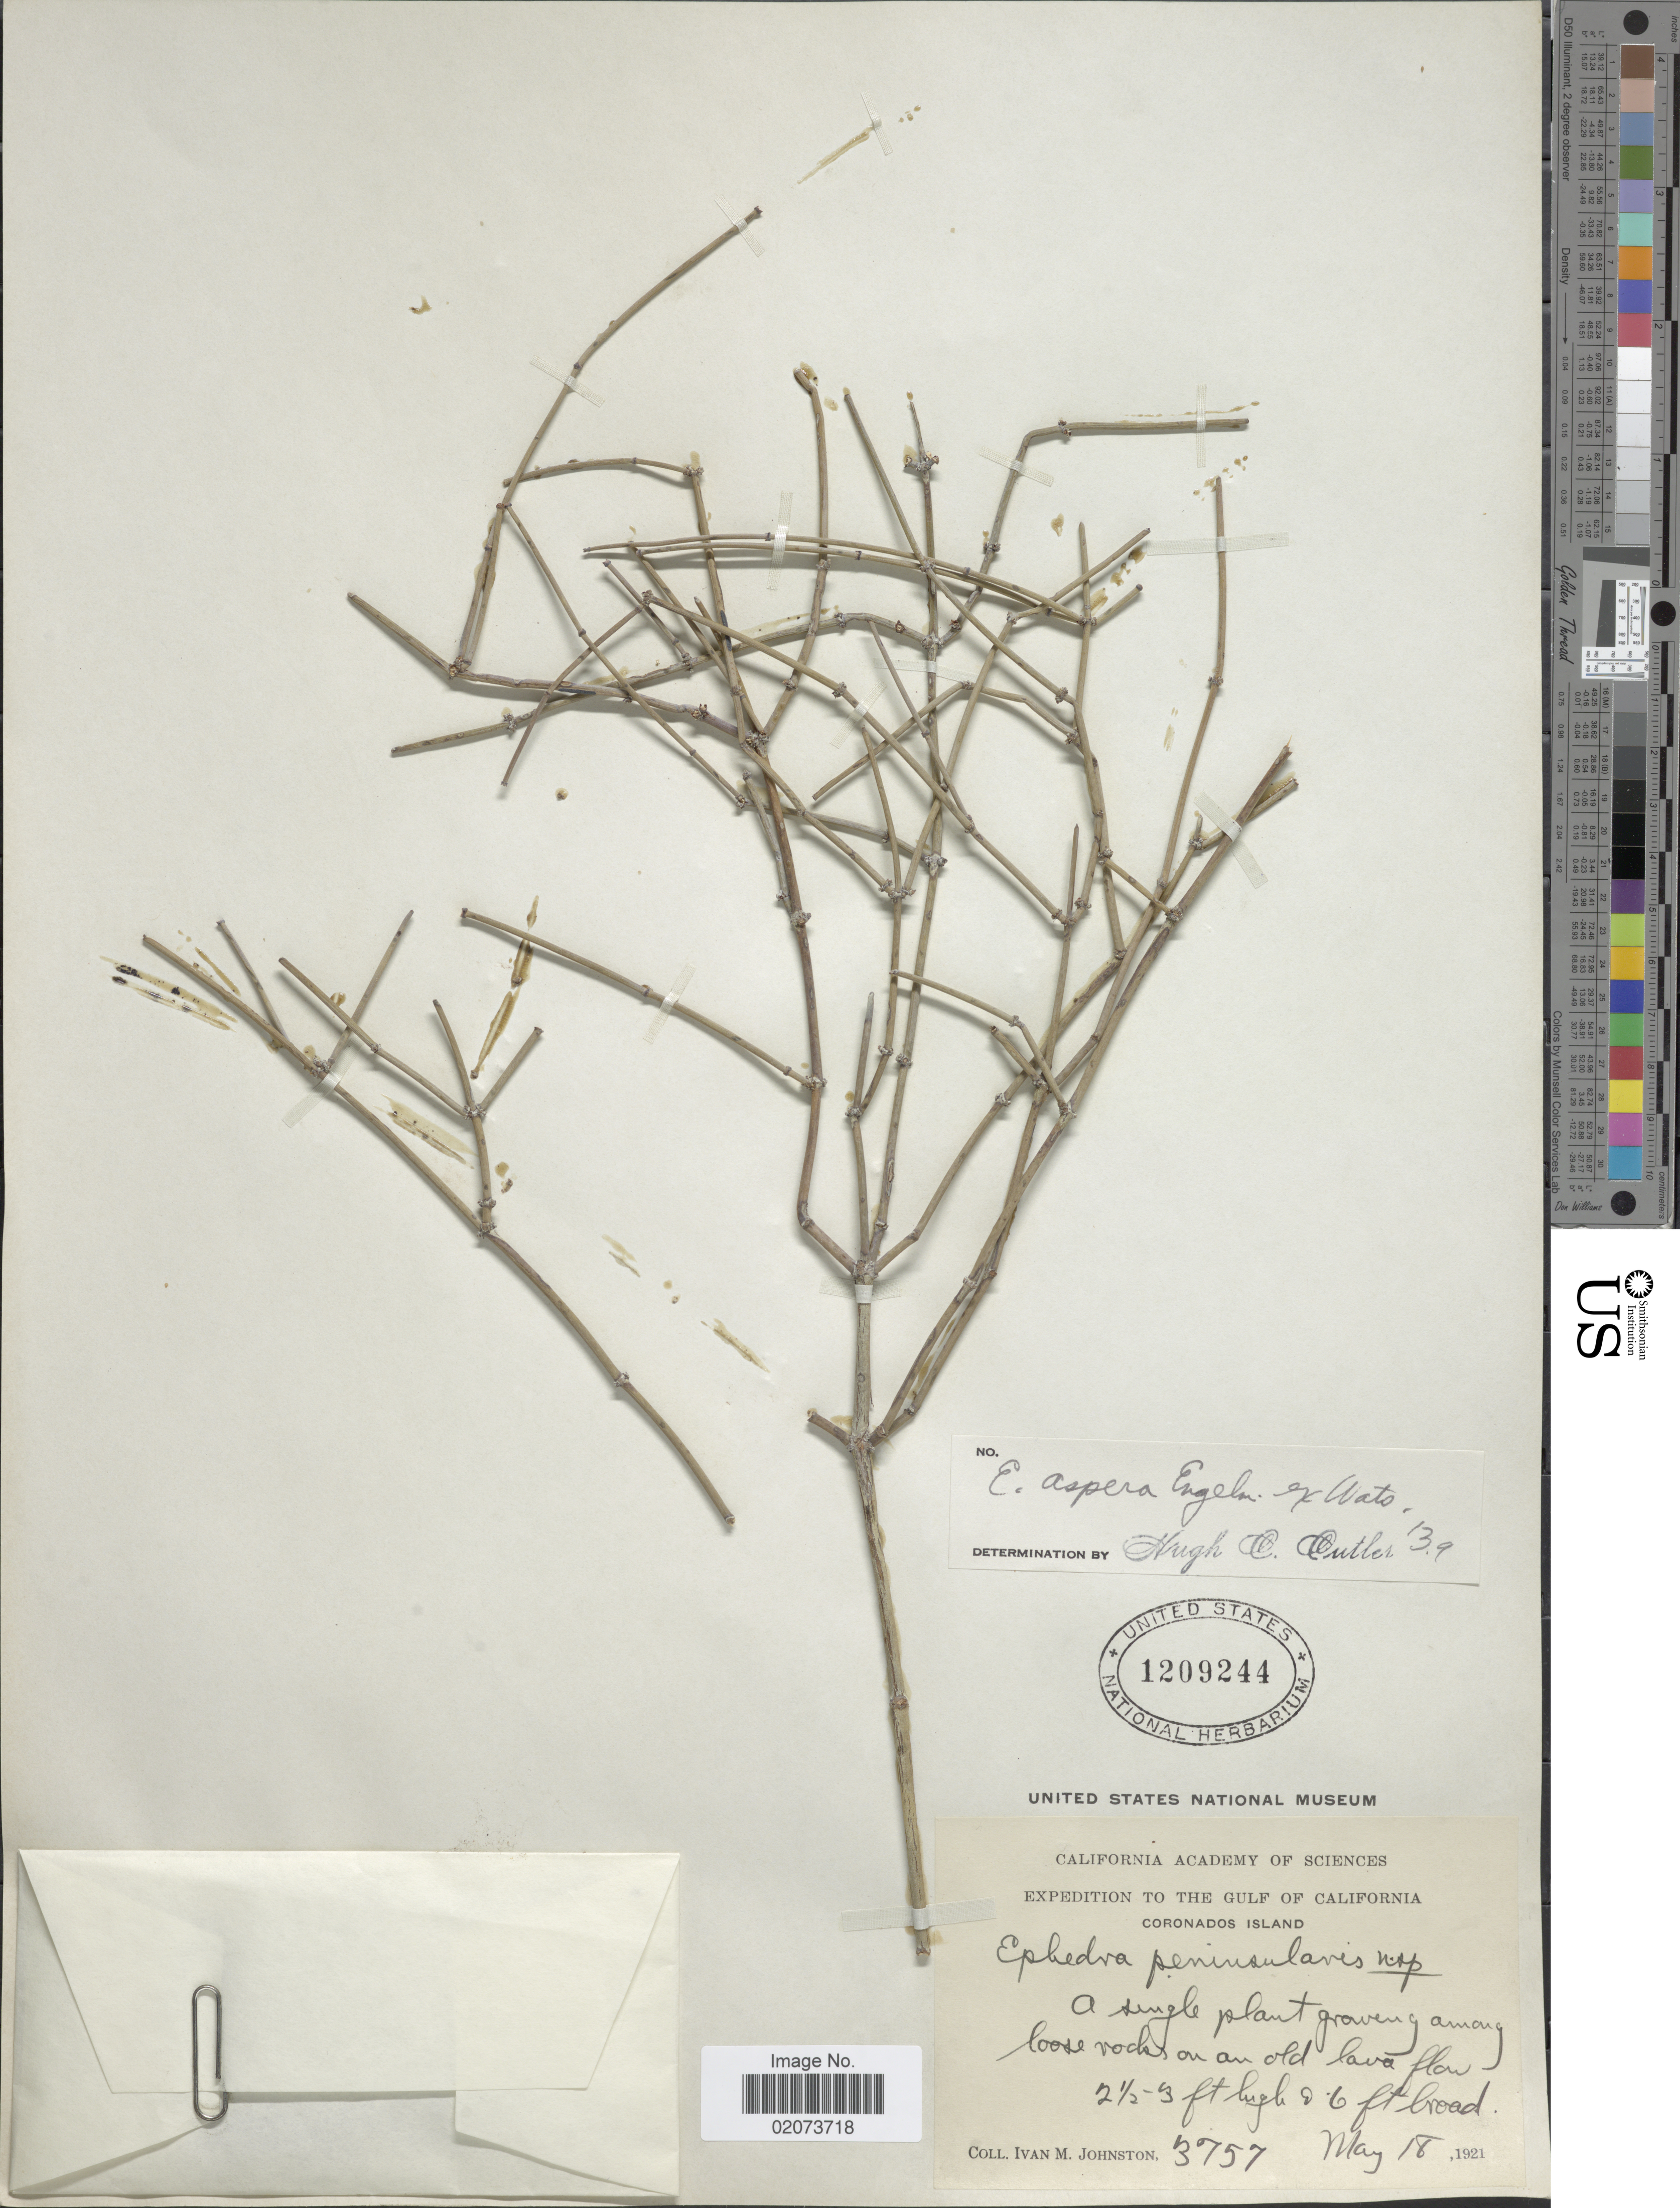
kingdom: Plantae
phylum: Tracheophyta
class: Gnetopsida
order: Ephedrales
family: Ephedraceae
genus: Ephedra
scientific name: Ephedra aspera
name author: Engelm. ex S. Watson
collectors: I.M. Johnston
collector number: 3757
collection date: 1921-05-18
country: United States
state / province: California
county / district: Riverside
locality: The Gulf of California, Coronados Island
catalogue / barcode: US 1209244